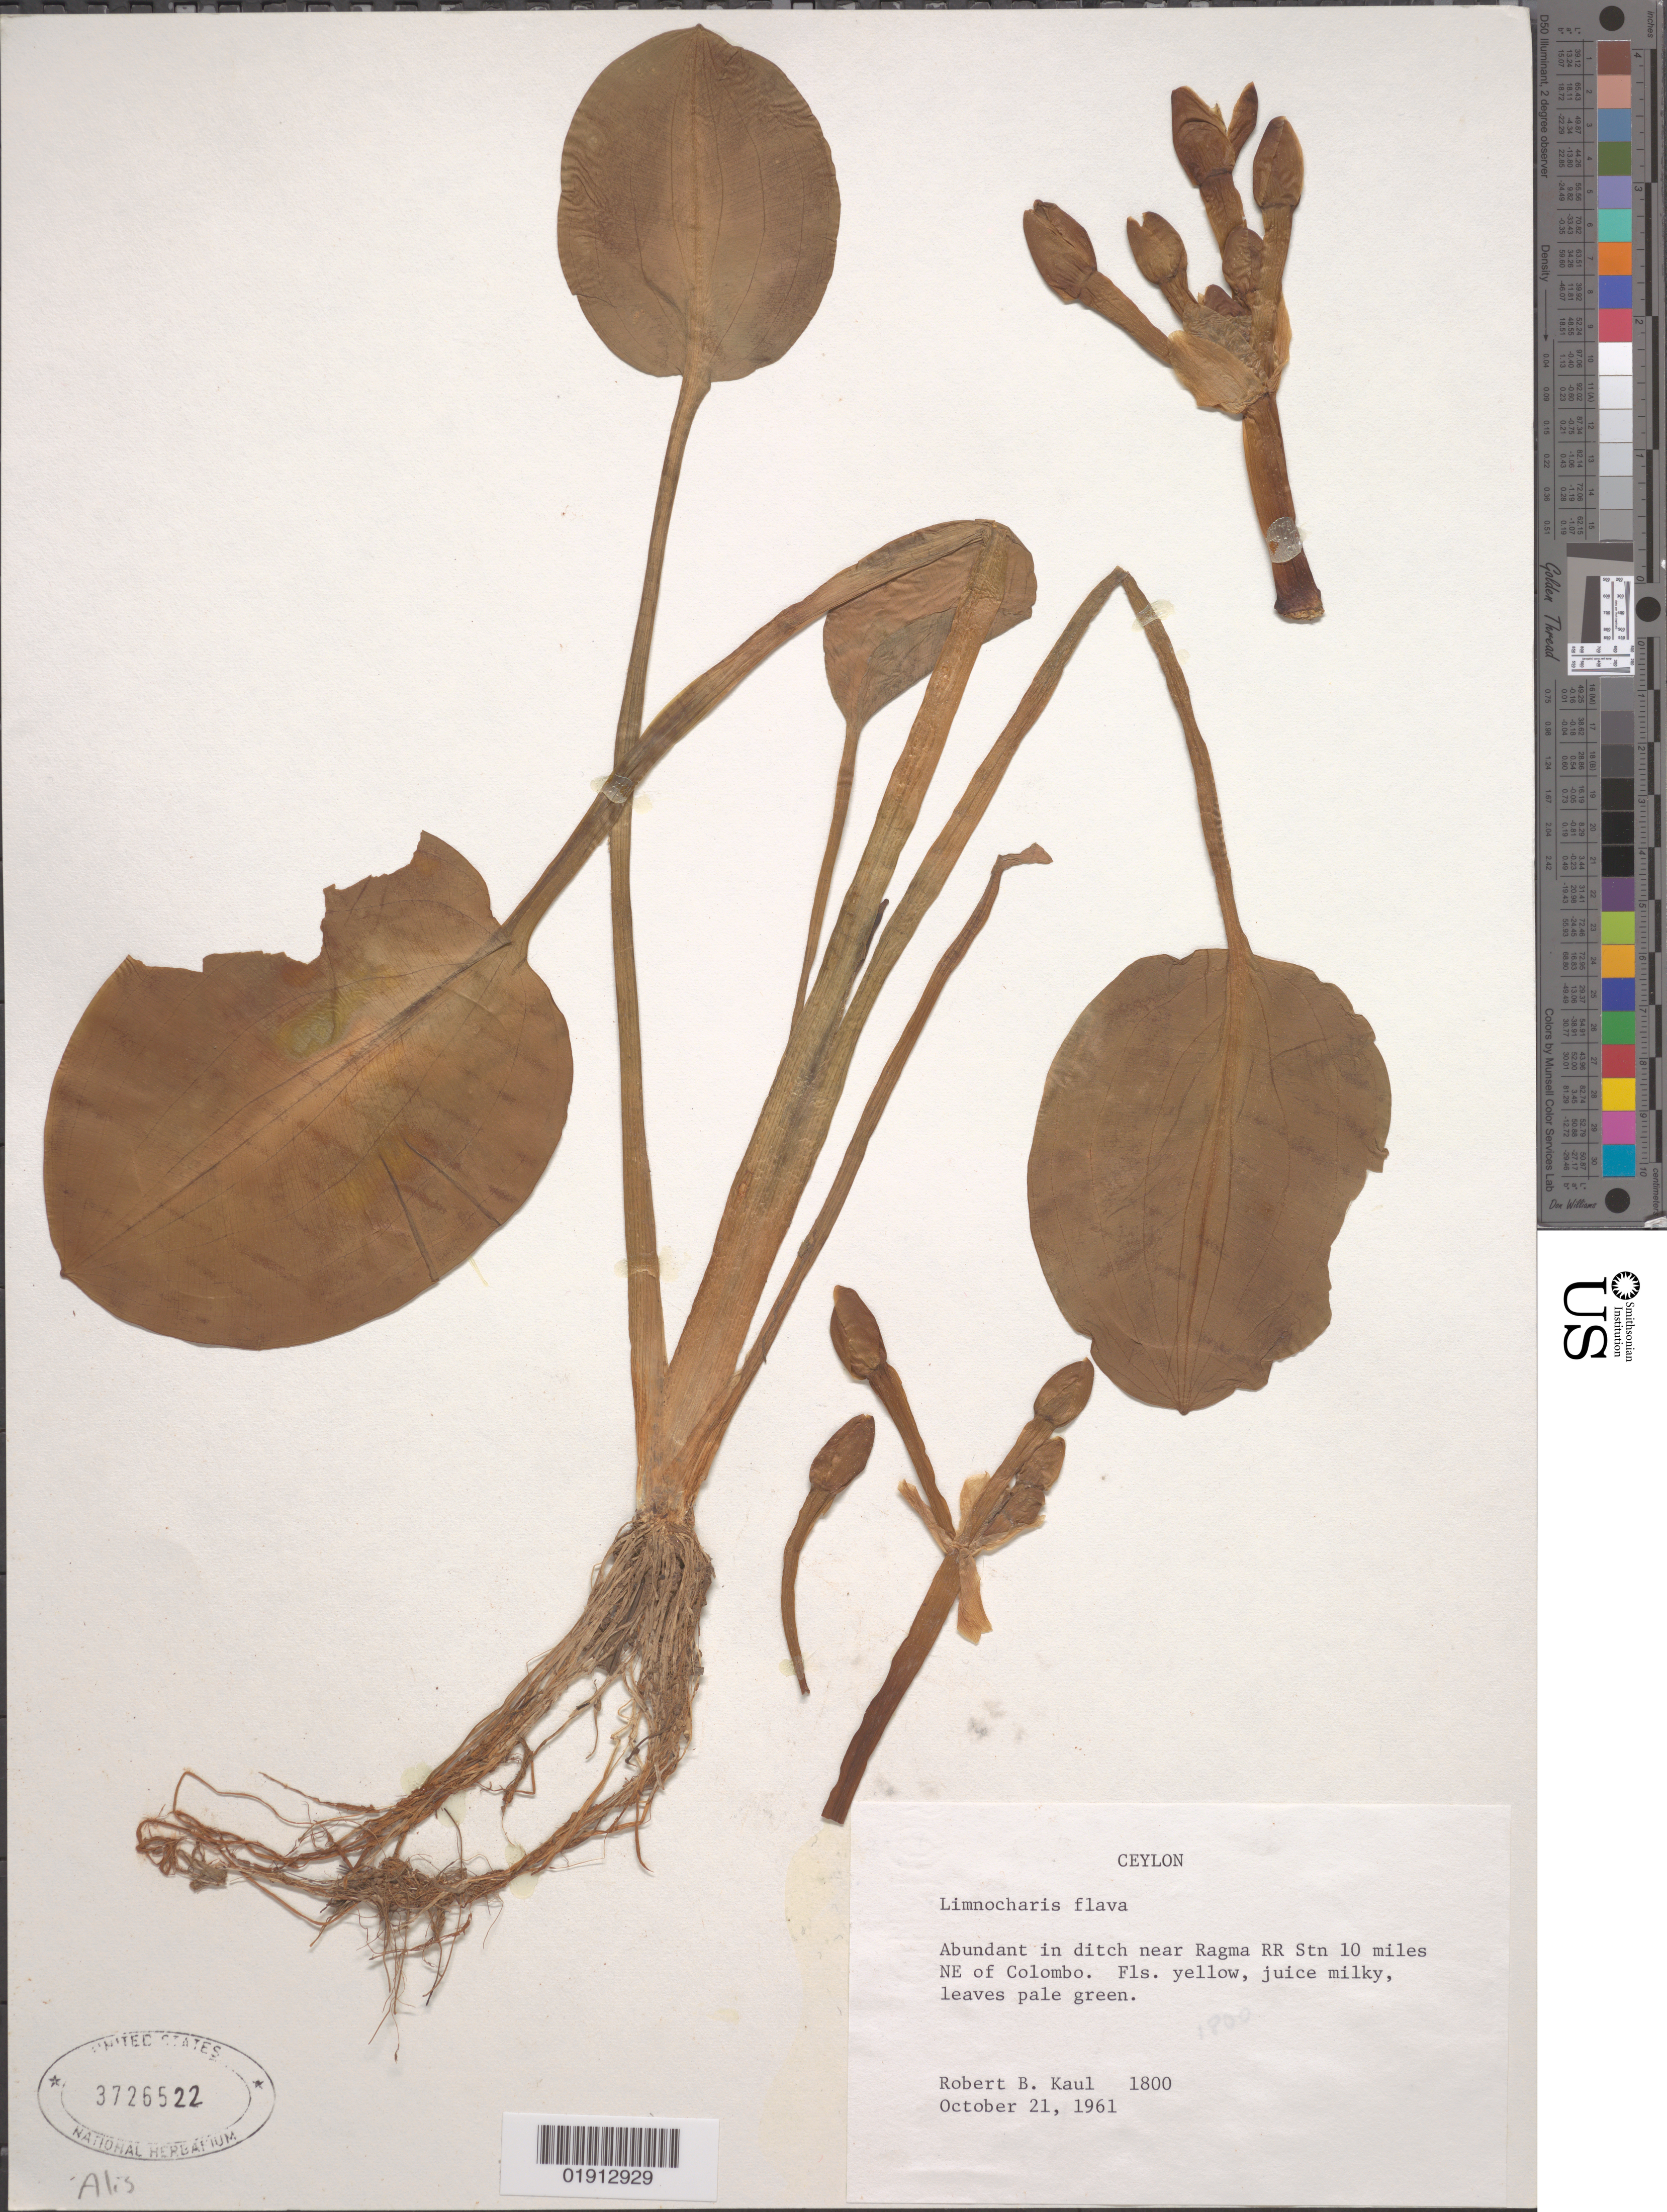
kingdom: Plantae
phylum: Tracheophyta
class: Liliopsida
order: Alismatales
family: Alismataceae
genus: Limnocharis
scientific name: Limnocharis flava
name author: (L.) Buchenau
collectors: R. Kaul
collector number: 1800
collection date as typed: October 21, 1961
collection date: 1961-10-21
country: Sri Lanka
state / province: Western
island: Ceylon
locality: Near Ragma RR Stn 10 miles NE of Colombo.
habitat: in ditch.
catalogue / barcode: US 3726522